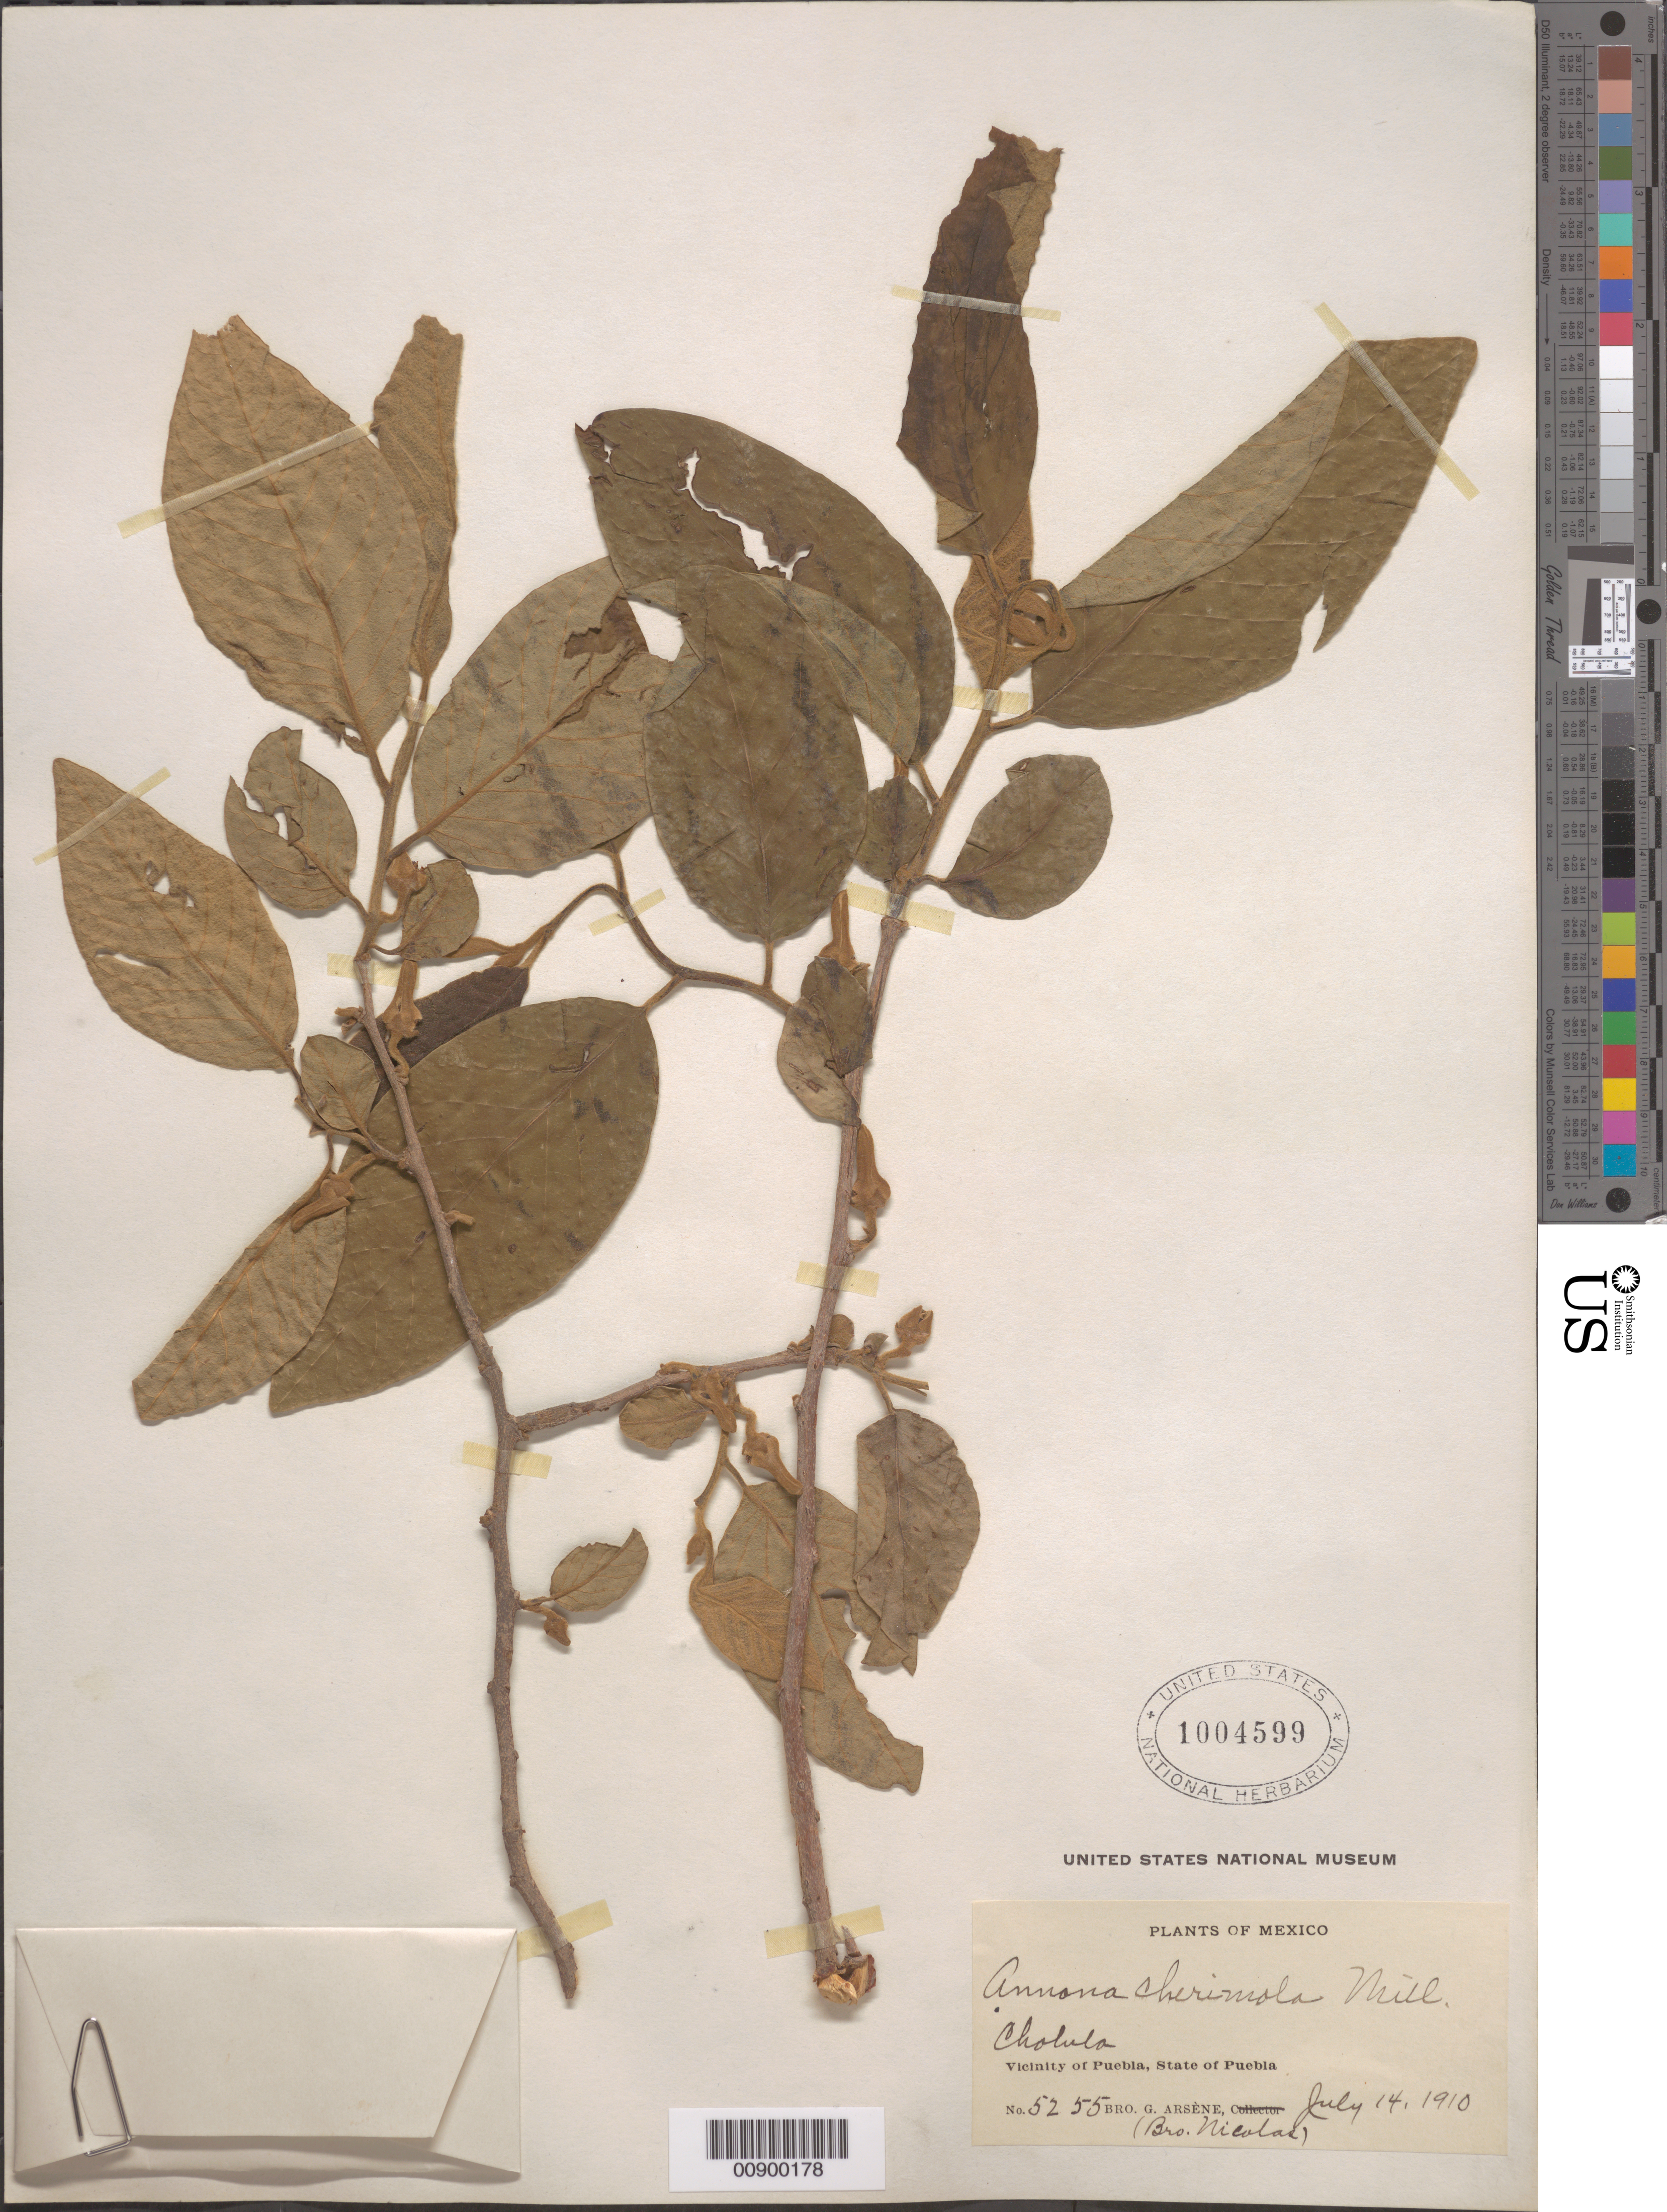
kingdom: Plantae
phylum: Tracheophyta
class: Magnoliopsida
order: Magnoliales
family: Annonaceae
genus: Annona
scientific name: Annona cherimola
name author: Mill.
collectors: B. Nicolas & Bro. G. Arsène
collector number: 5255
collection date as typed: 14 Jul 1910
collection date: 1910-07-14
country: Mexico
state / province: Puebla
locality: Cholula. Vicinity of Puebla, State of Puebla.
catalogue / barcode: US 1004599